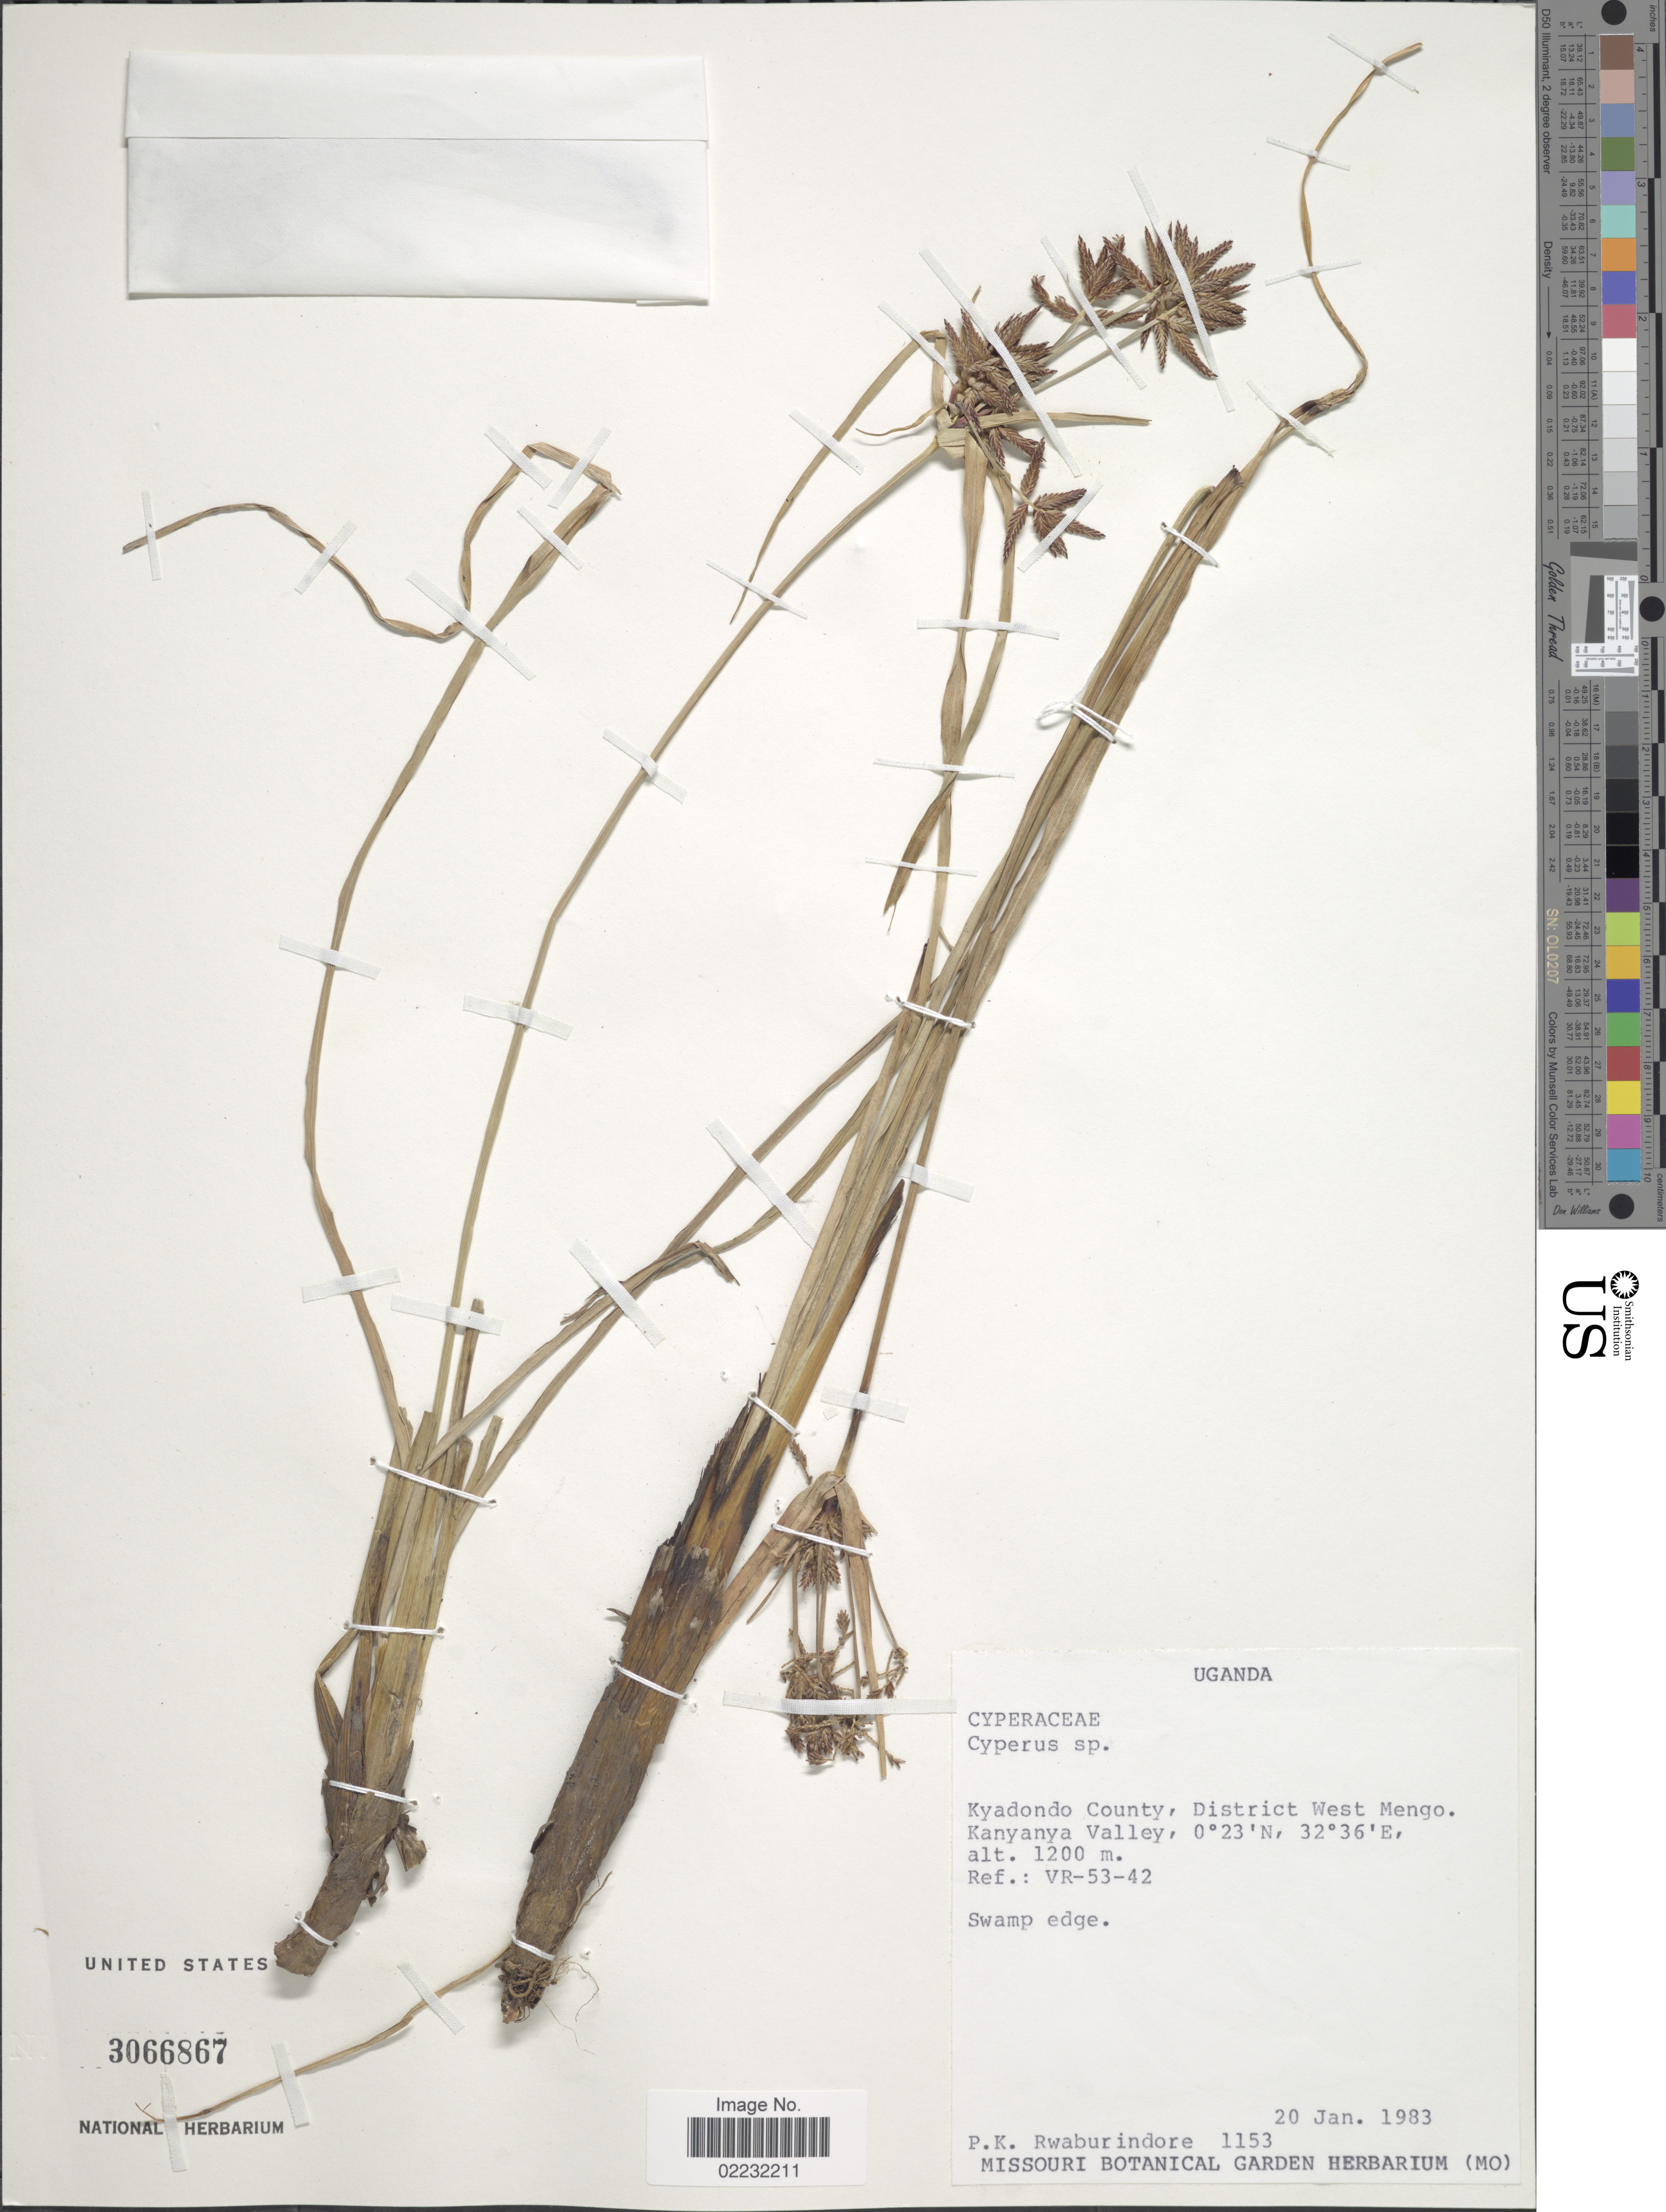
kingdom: Plantae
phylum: Tracheophyta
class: Liliopsida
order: Poales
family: Cyperaceae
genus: Cyperus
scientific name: Cyperus sp.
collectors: P. Rwaburindore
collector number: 1153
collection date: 1983-01-20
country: Uganda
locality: Kyadondo County, District West Mengo, Kanyanya Valley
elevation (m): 1200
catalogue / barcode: US 3066867